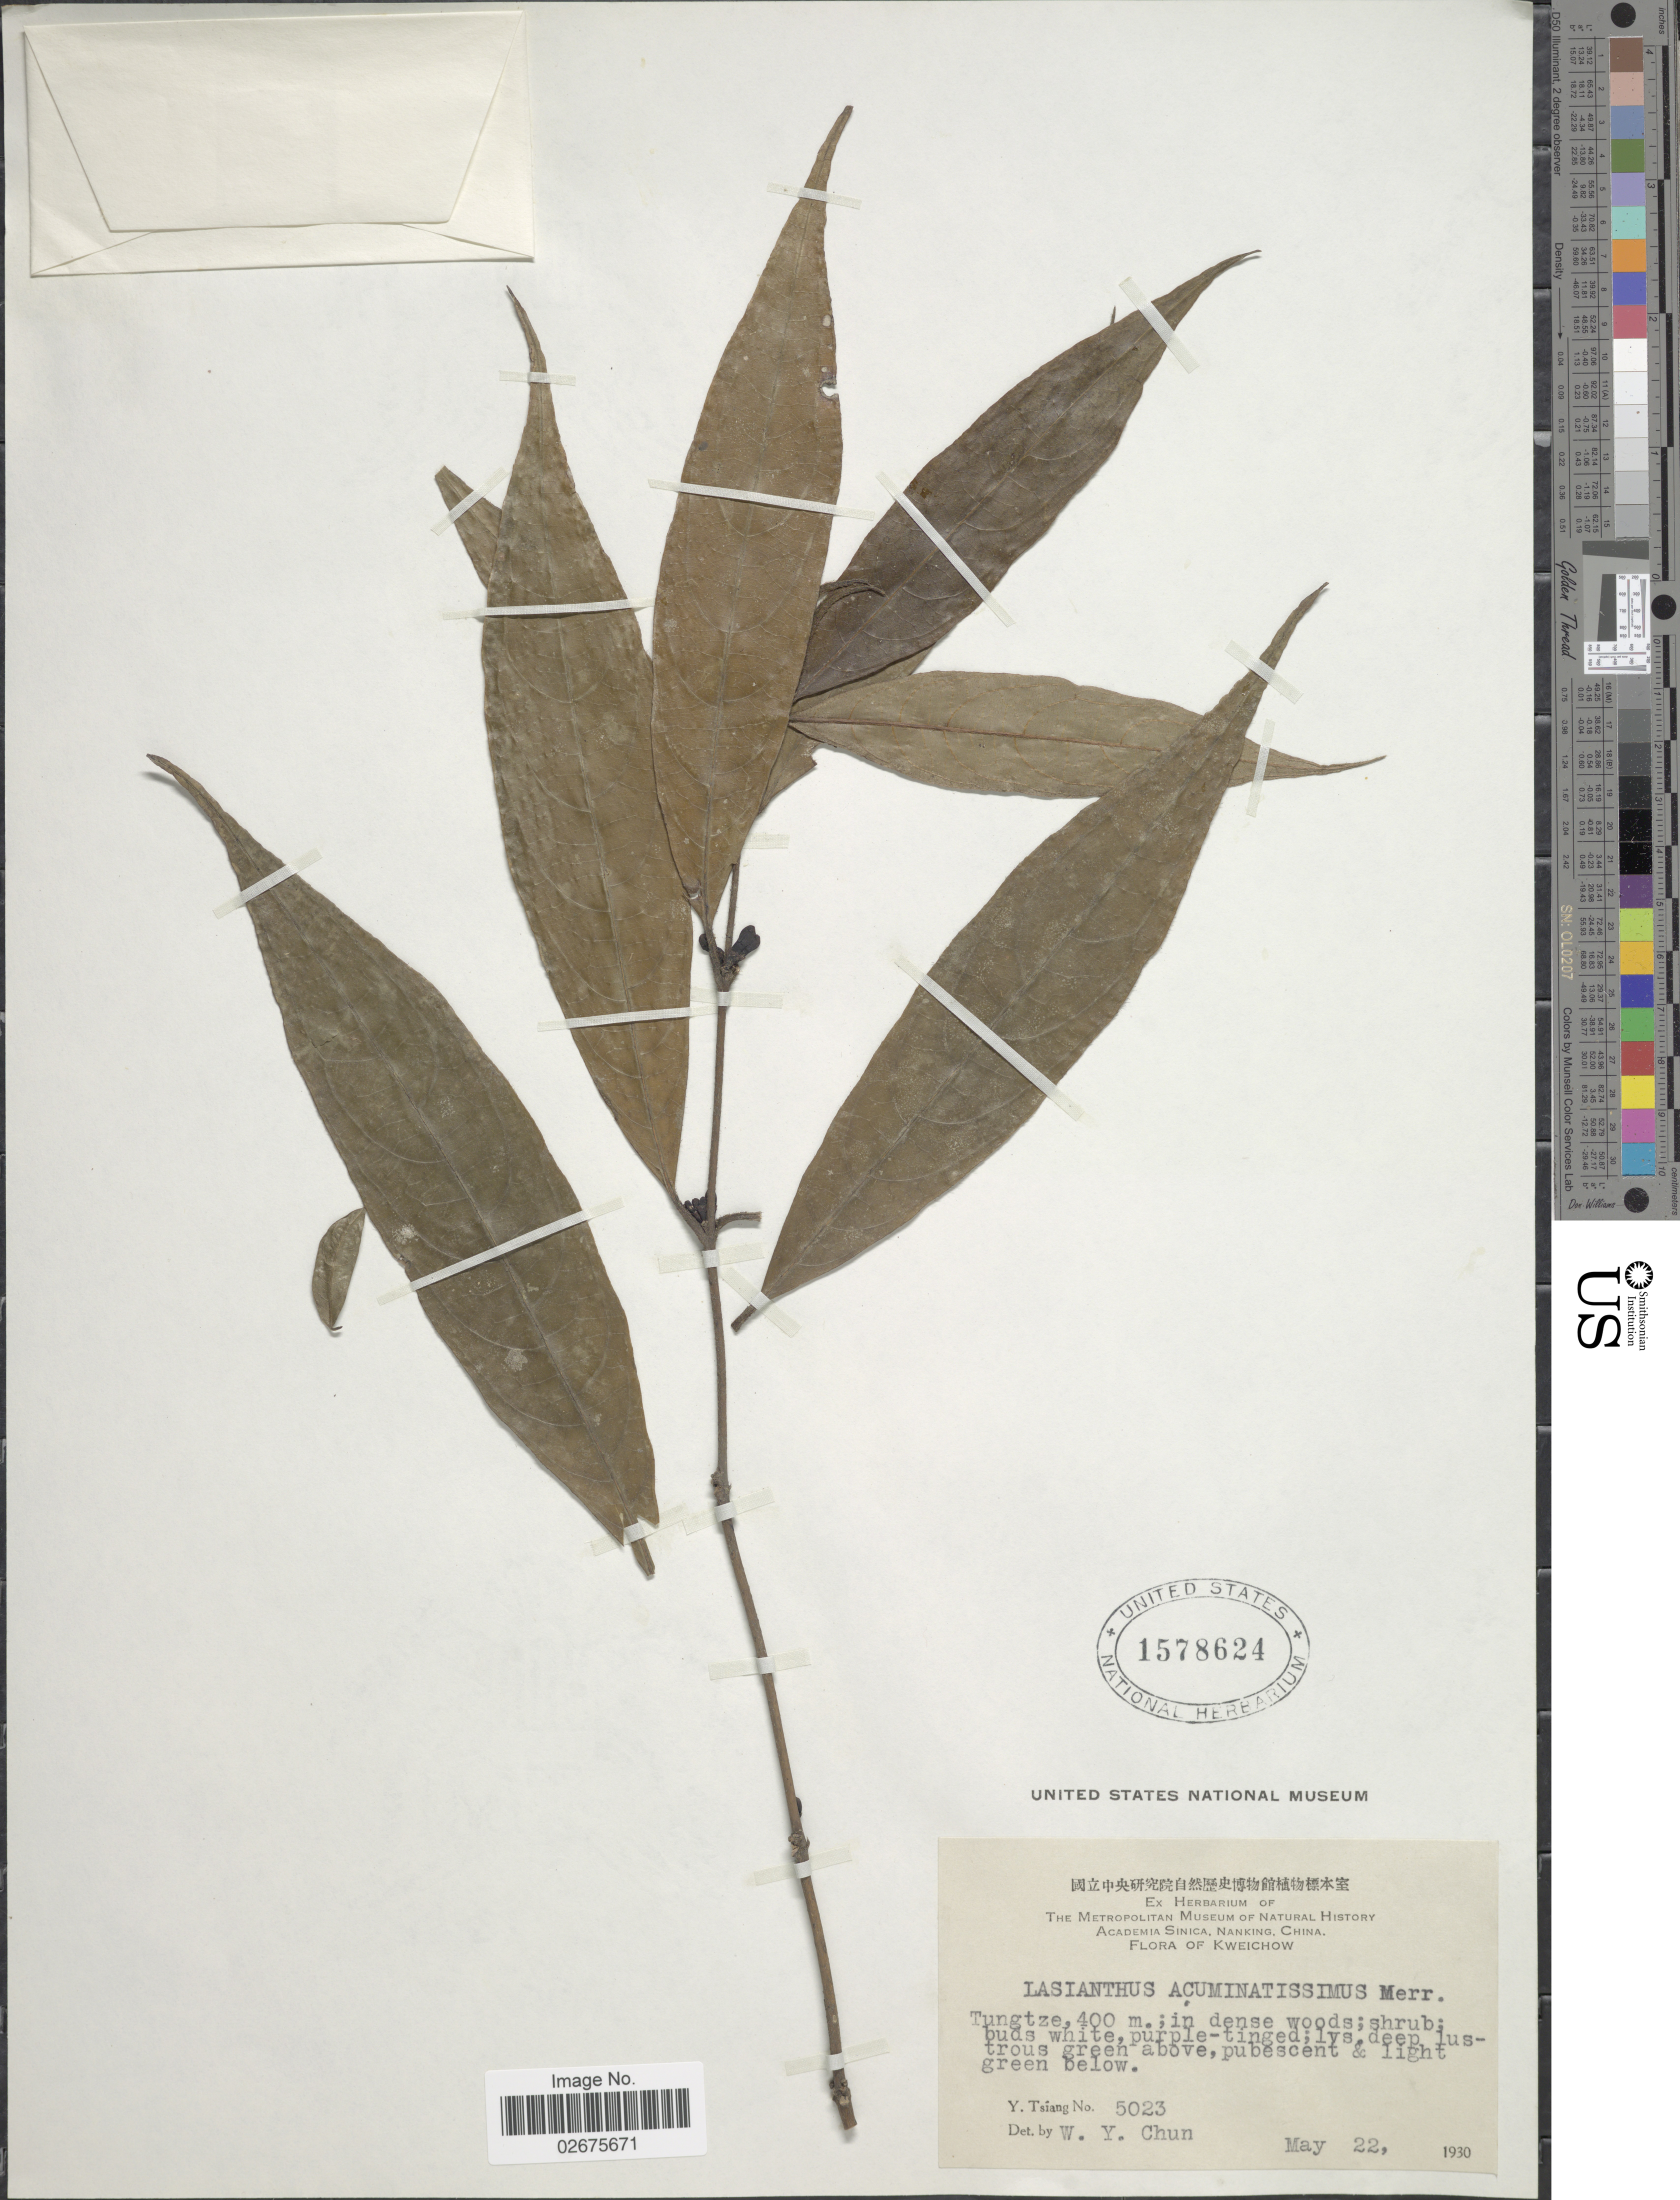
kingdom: Plantae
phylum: Tracheophyta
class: Magnoliopsida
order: Gentianales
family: Rubiaceae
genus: Lasianthus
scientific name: Lasianthus acuminatissimus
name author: Merr.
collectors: Y. Tsiang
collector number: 5023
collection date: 1930-05-22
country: China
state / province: Guizhou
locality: Kweichow, Tungtze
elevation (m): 400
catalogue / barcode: US 1578624